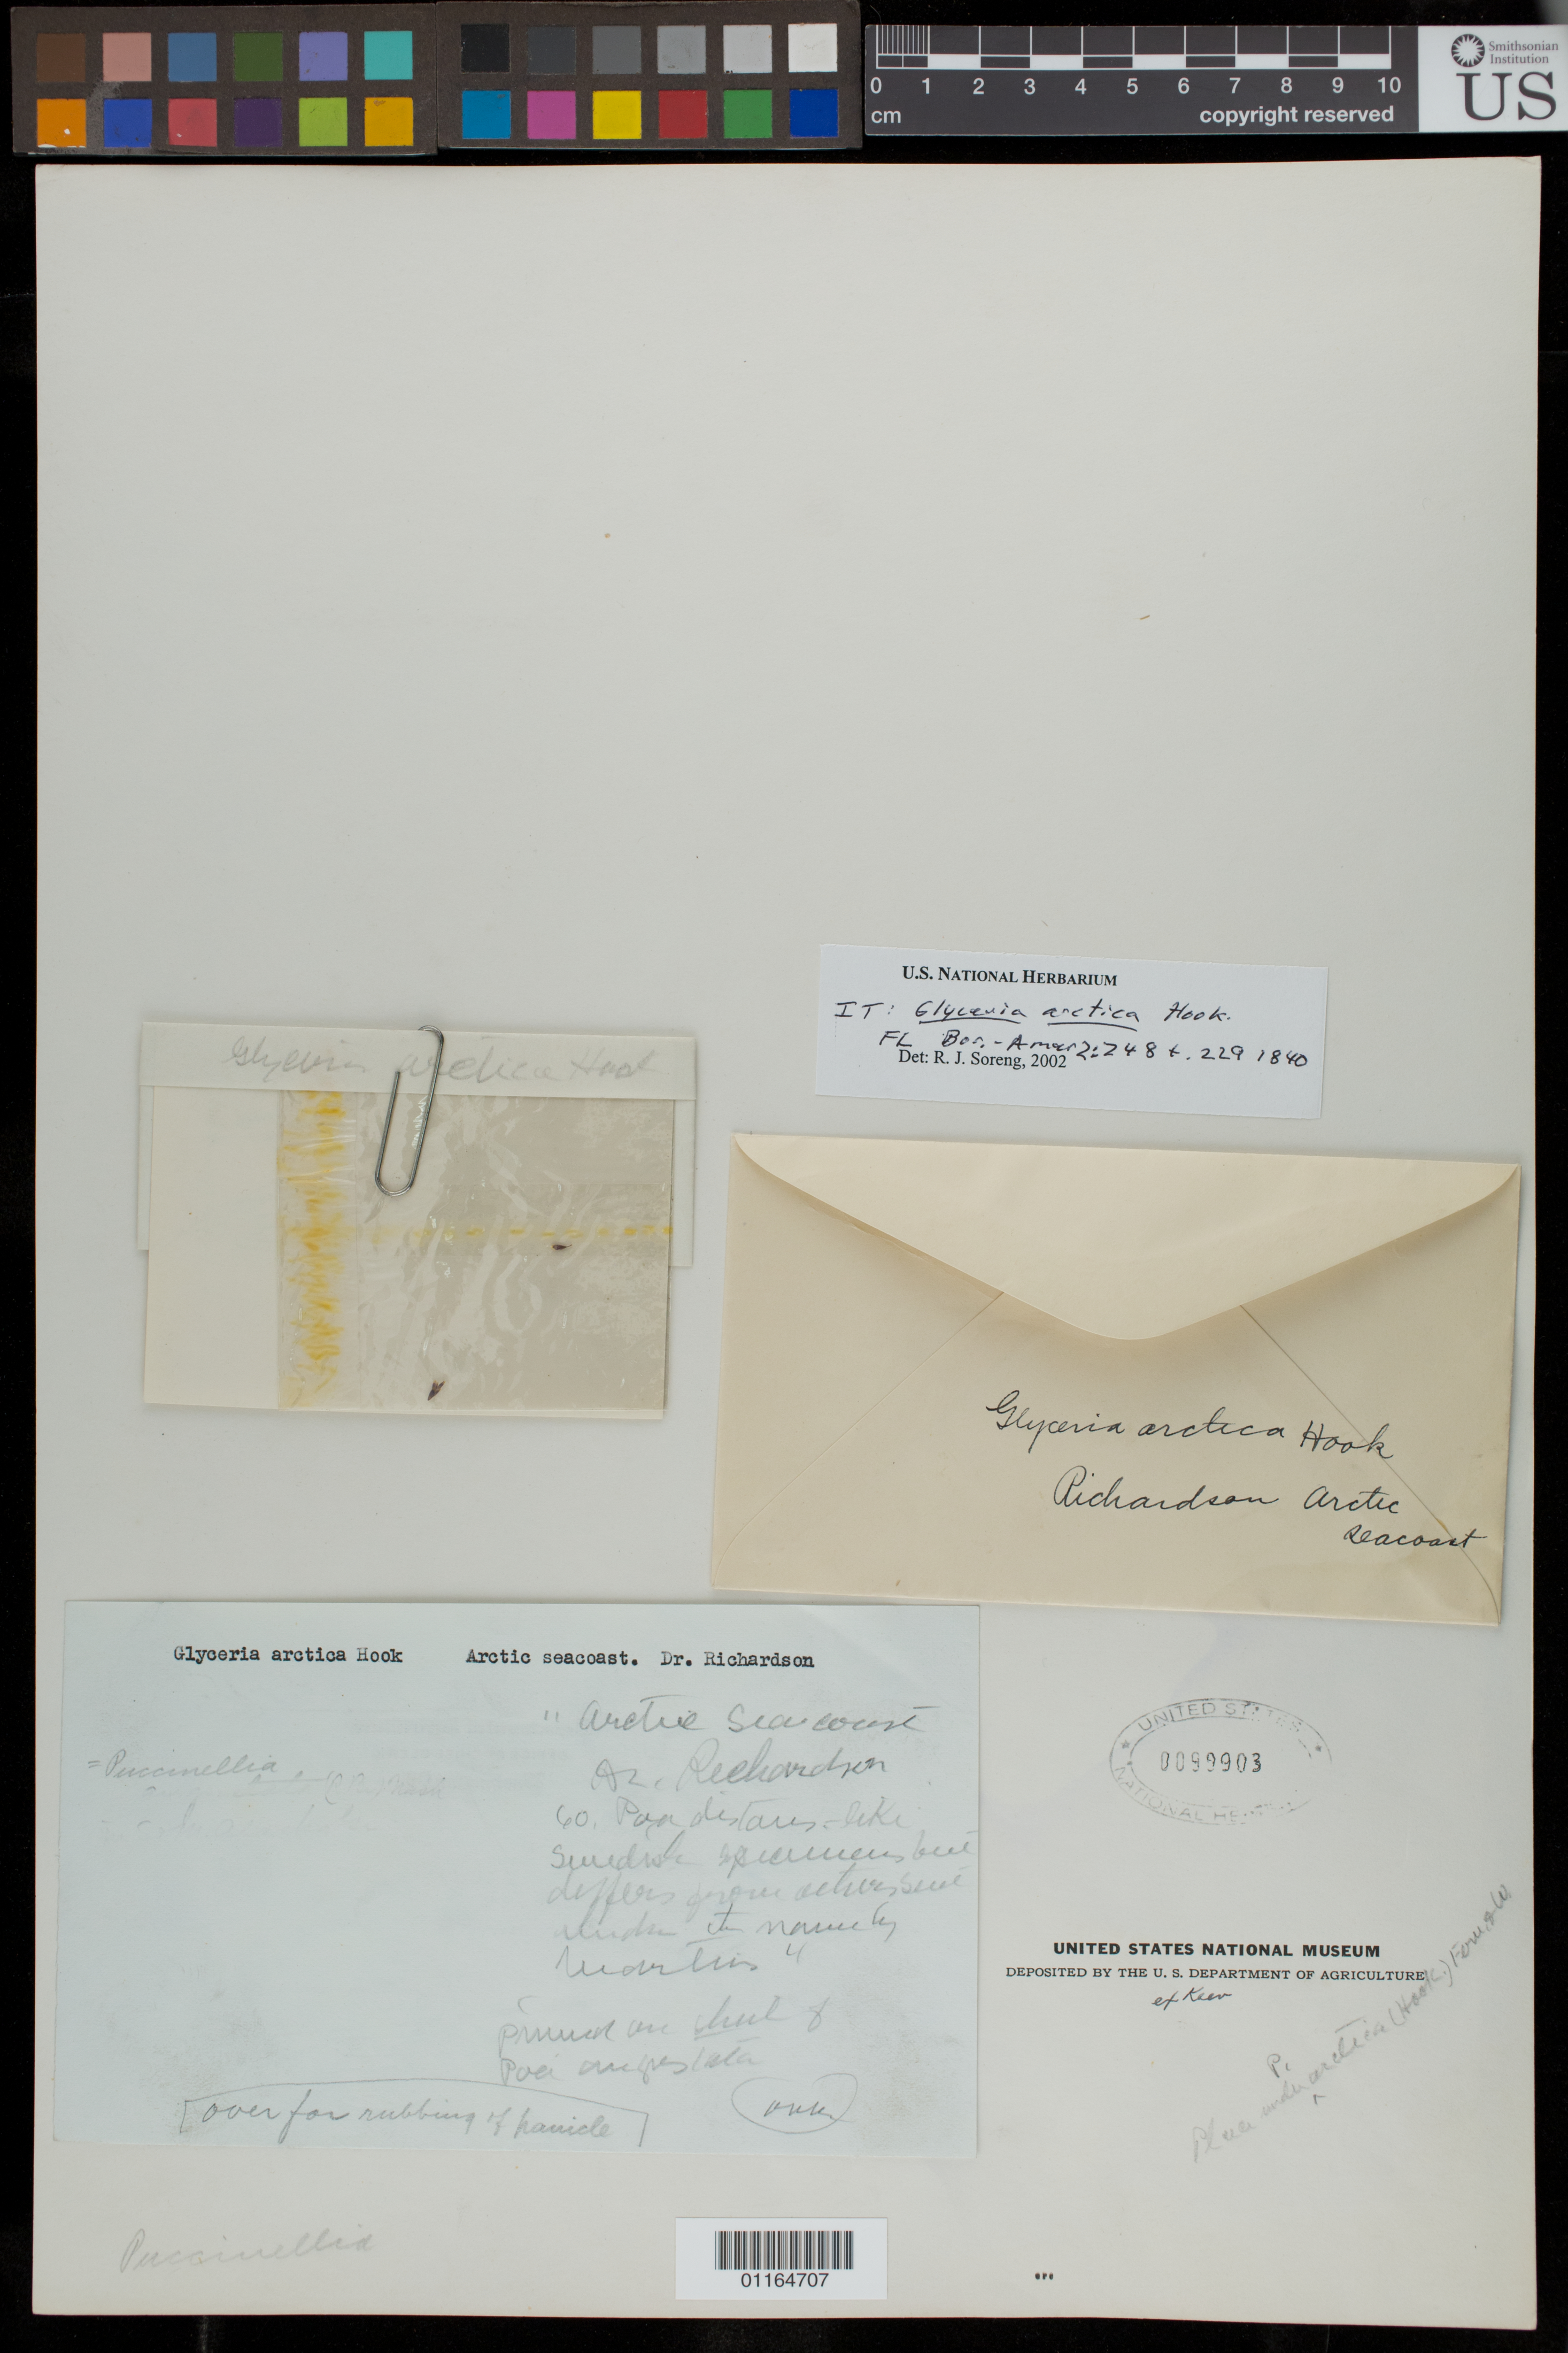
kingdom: Plantae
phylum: Tracheophyta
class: Liliopsida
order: Poales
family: Poaceae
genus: Glyceria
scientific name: Glyceria arctica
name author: Hook.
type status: Isotype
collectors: J. Richardson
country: Canada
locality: Arctic seacoast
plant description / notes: ex herb. Kew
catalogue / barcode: US 99903